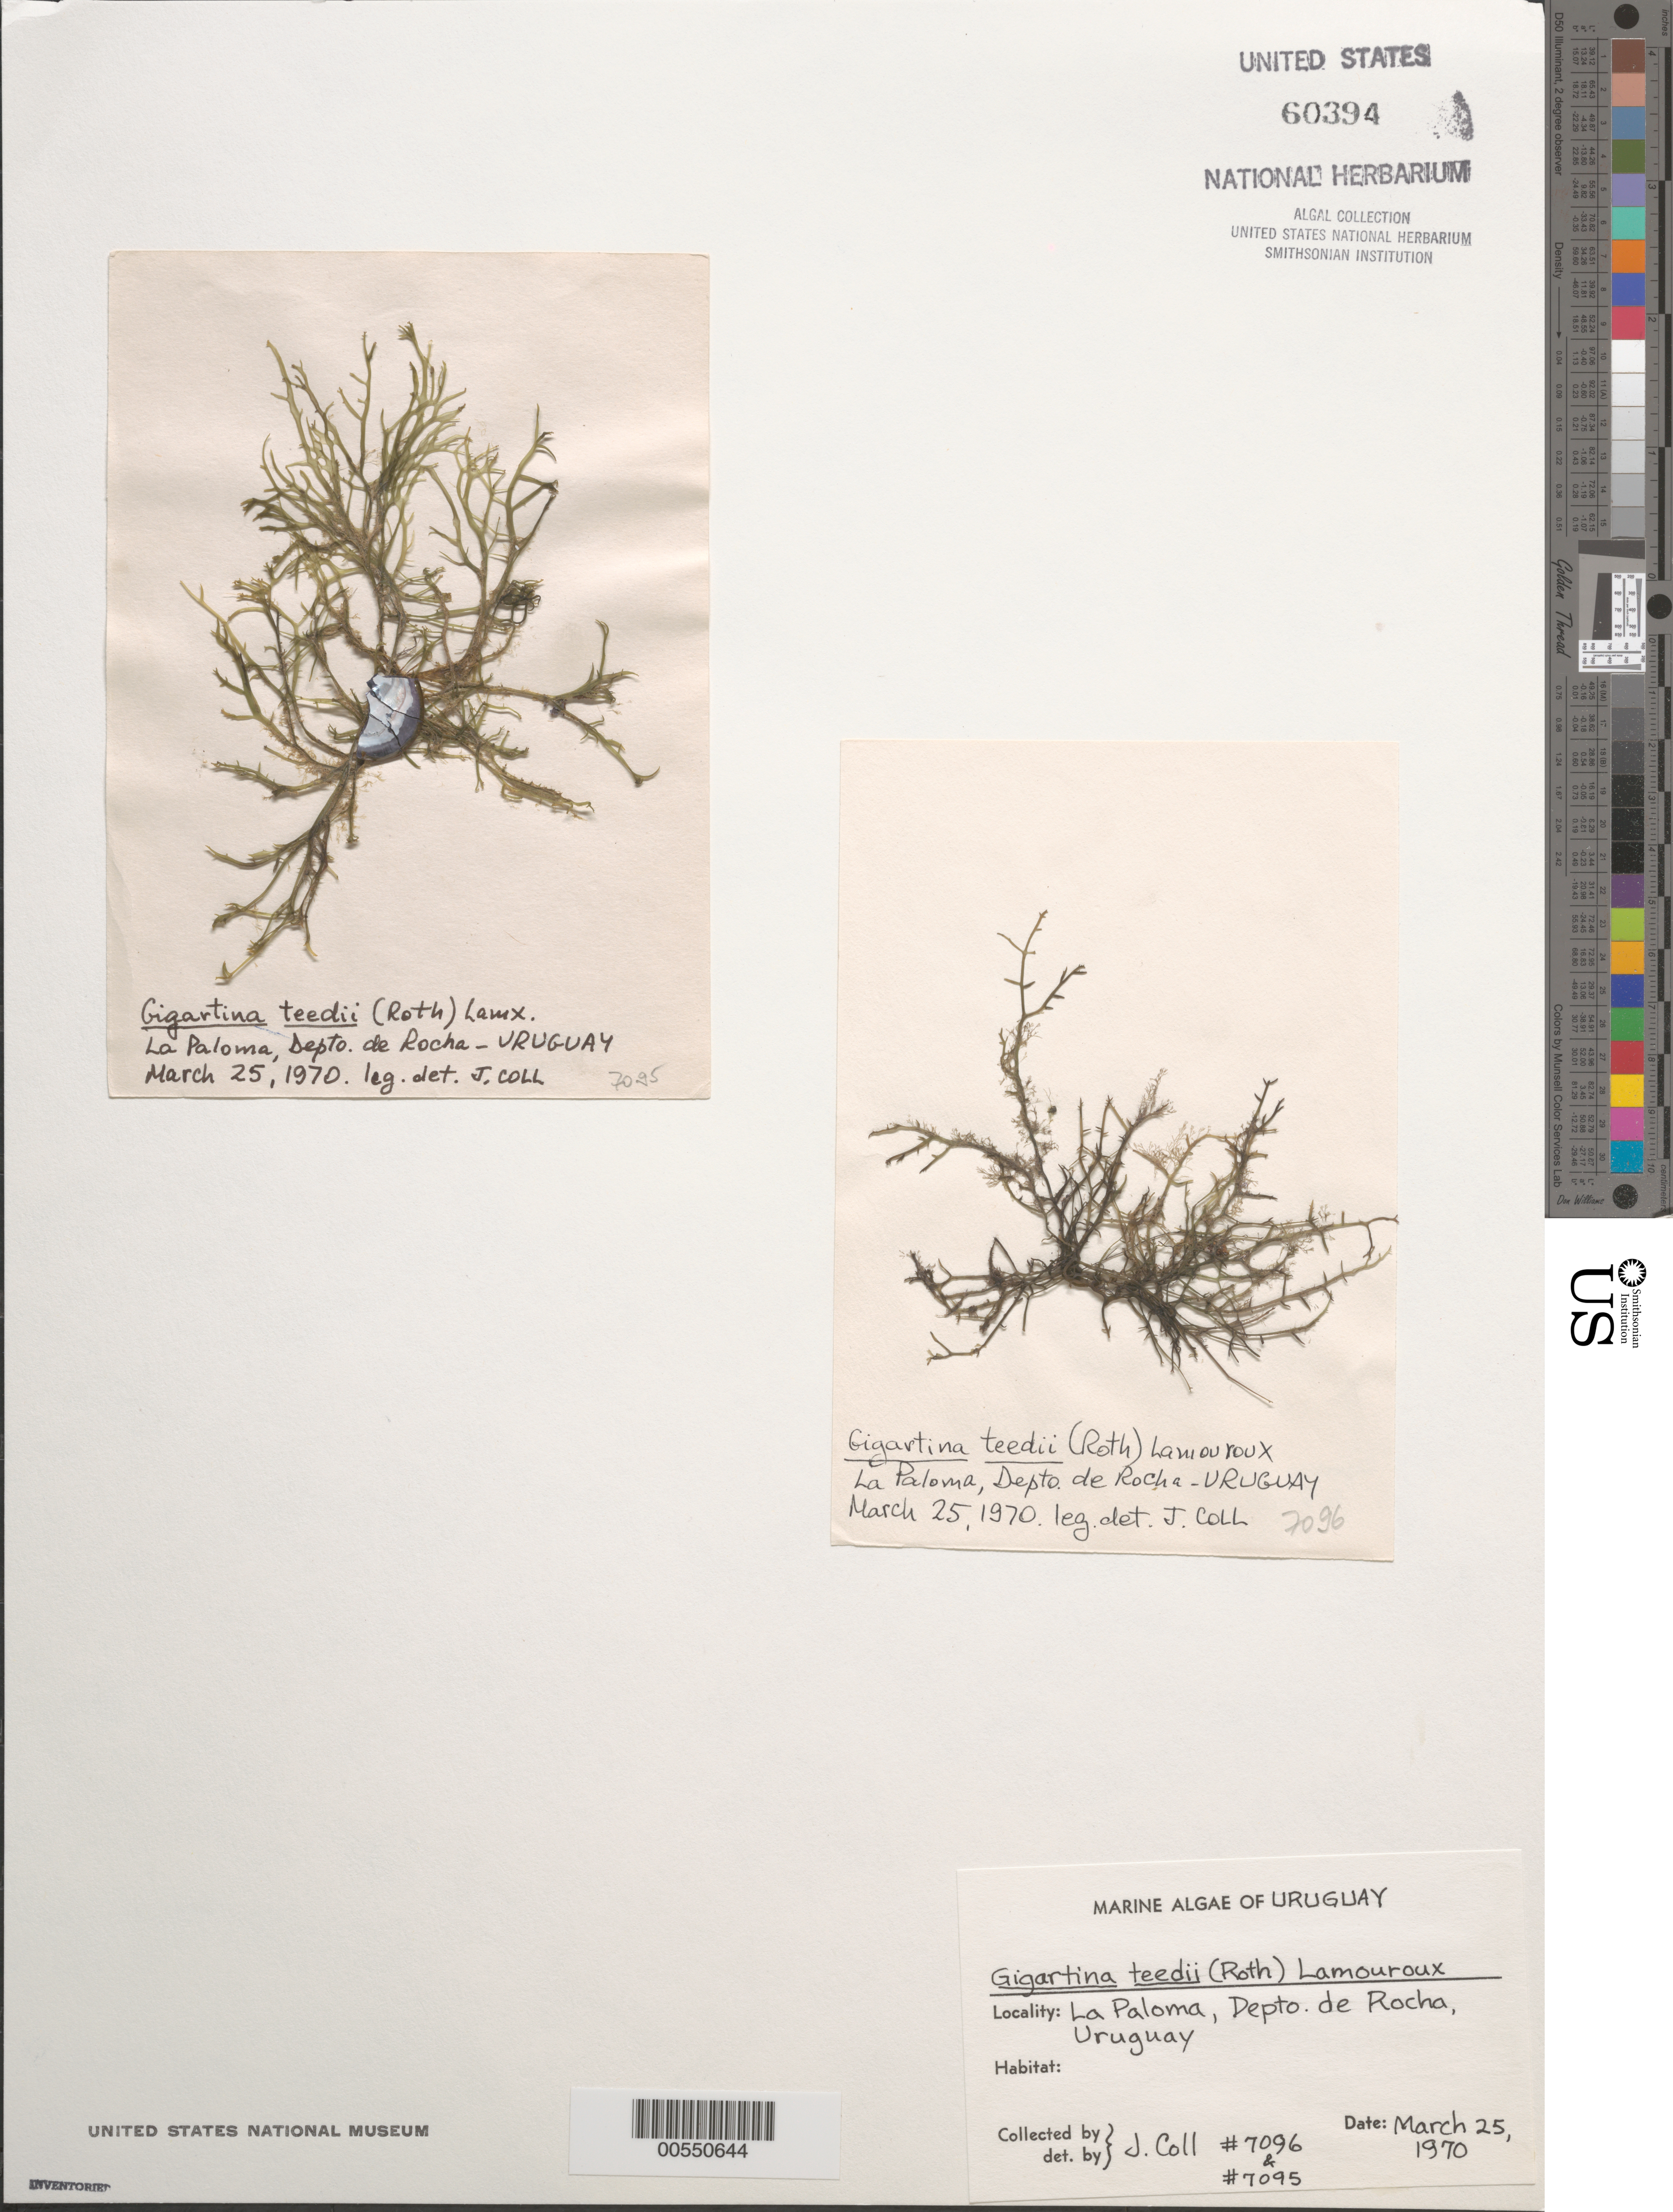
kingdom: Plantae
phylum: Rhodophyta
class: Florideophyceae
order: Gigartinales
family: Gigartinaceae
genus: Chondracanthus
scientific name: Chondracanthus teedei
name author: (Mert. in Roth) Kütz.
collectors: J. Coll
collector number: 7095 & 7096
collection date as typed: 25 Mar 1970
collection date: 1970-03-25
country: Uruguay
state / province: Rocha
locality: La Paloma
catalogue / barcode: US 60394